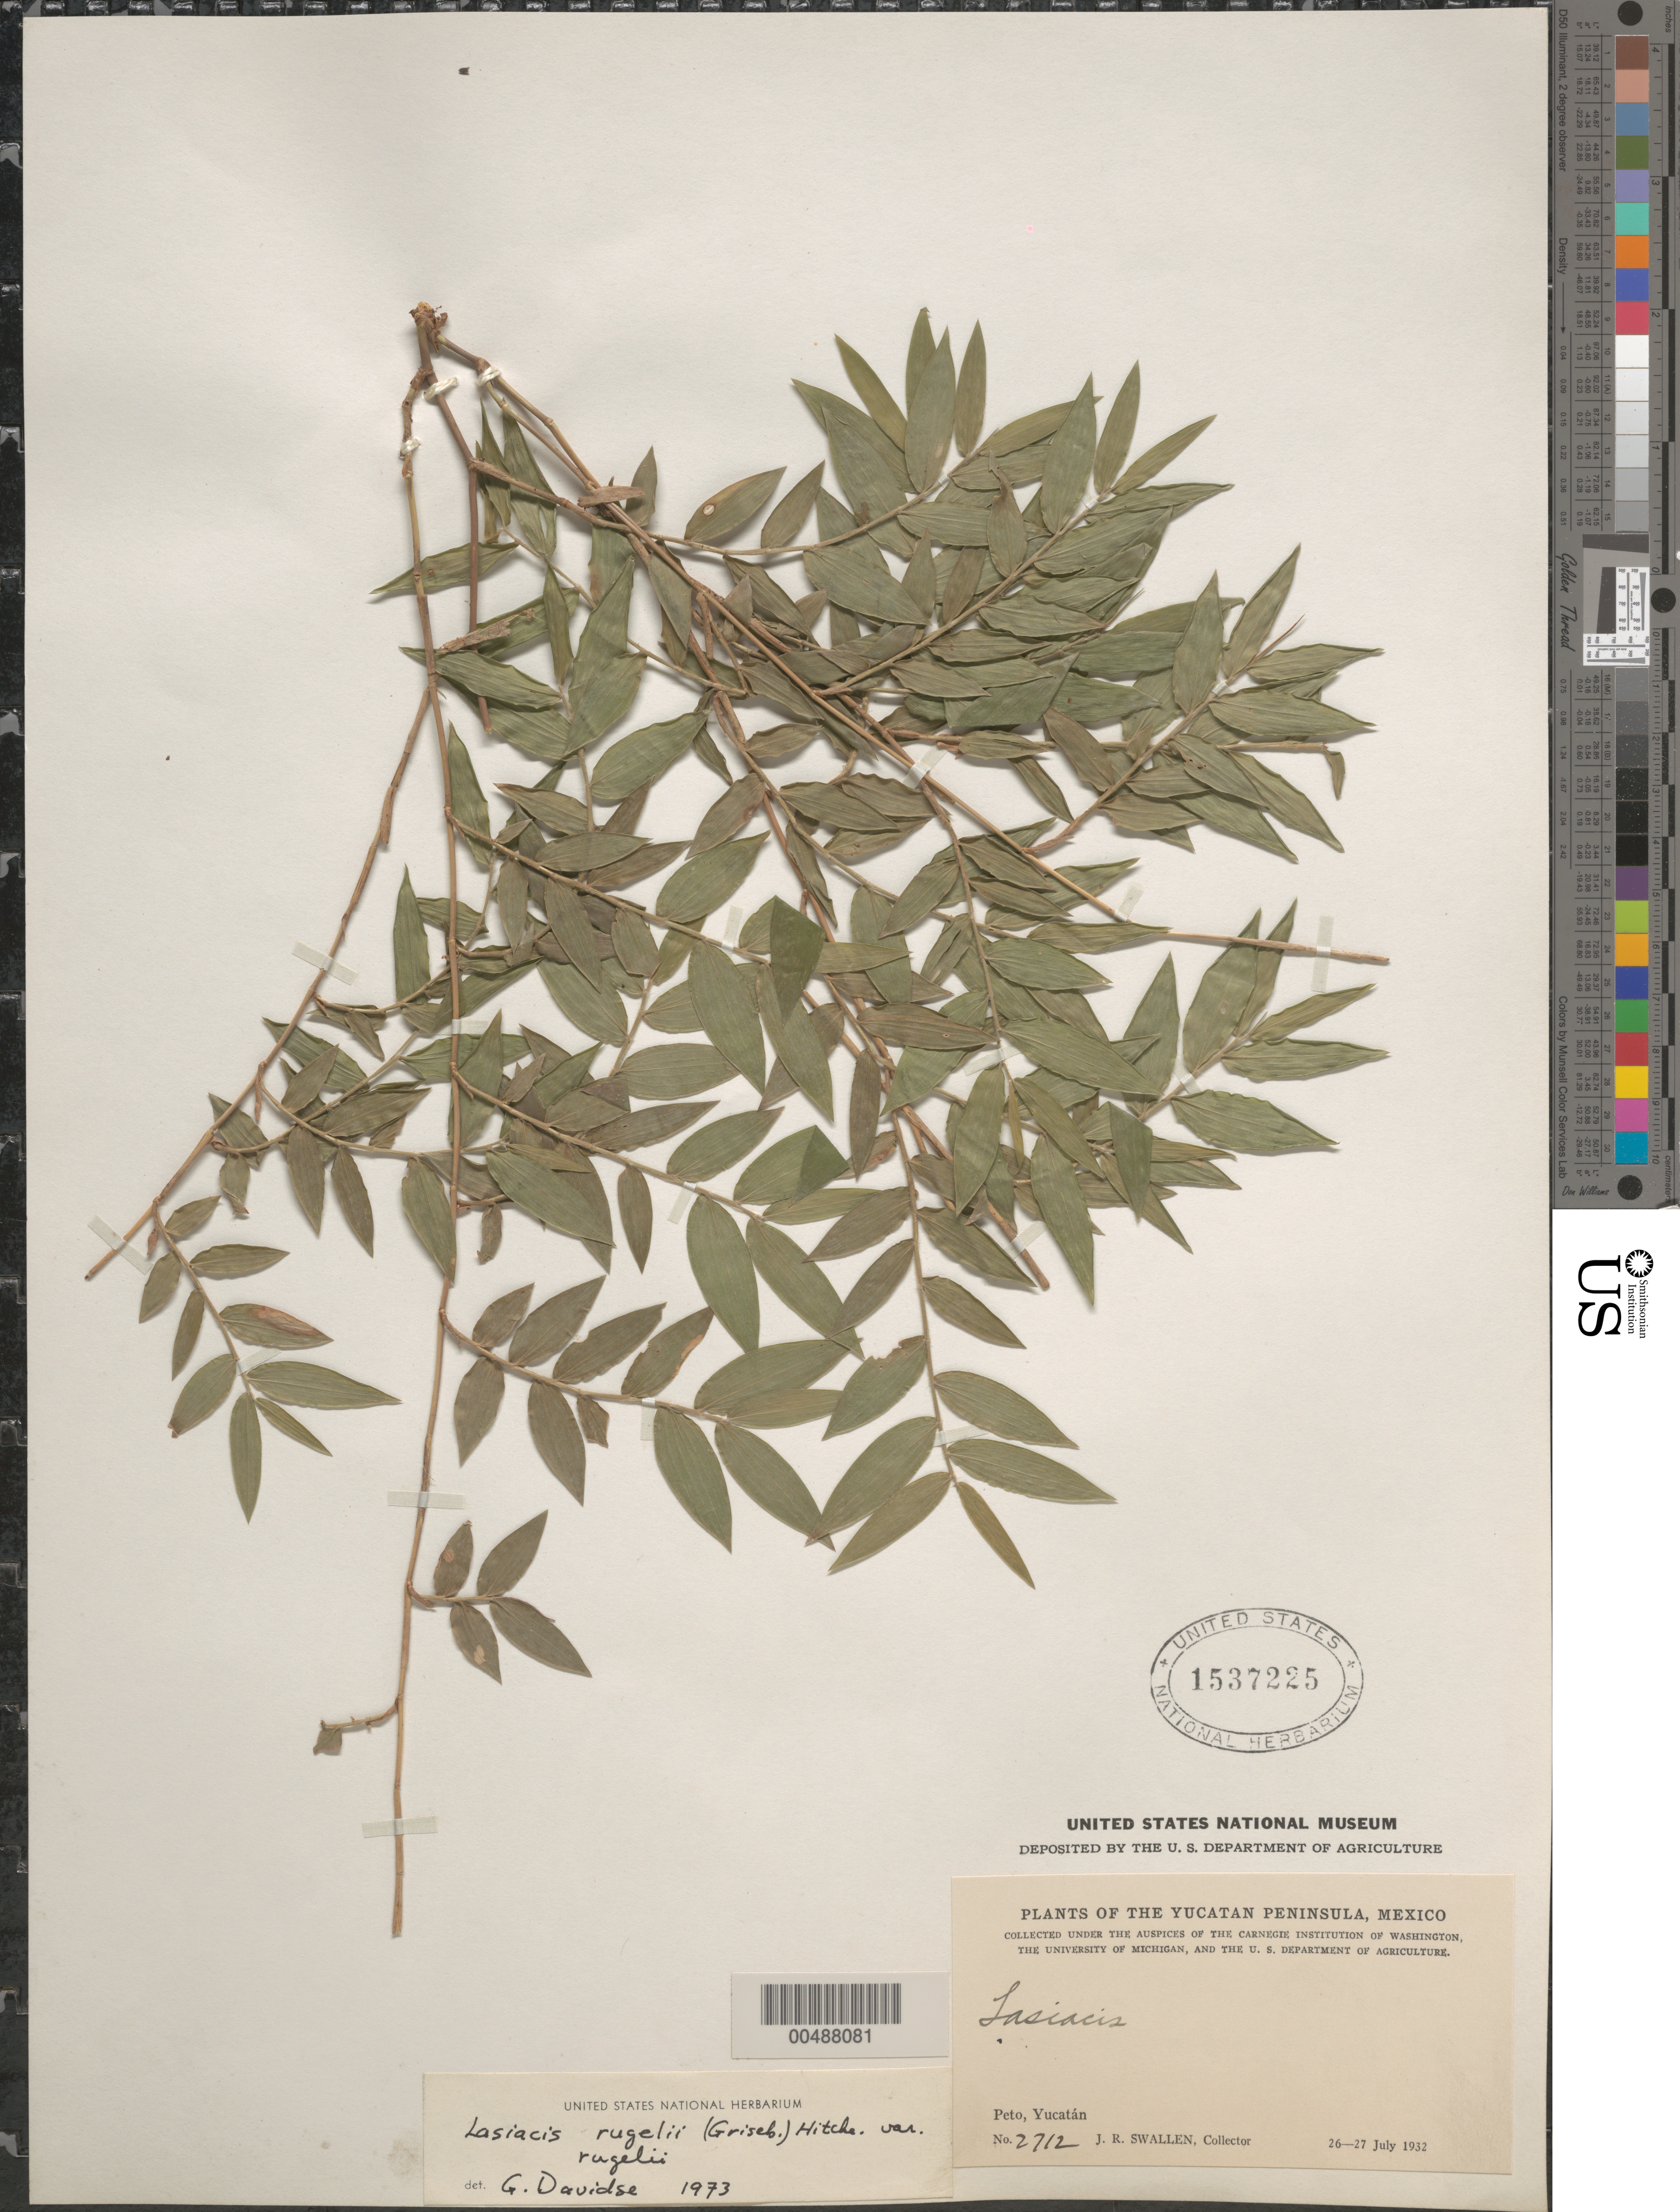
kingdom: Plantae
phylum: Tracheophyta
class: Liliopsida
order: Poales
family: Poaceae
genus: Lasiacis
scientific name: Lasiacis rugelii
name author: (Griseb.) Hitchc.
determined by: Davidse, Gerrit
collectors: J. R. Swallen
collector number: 2712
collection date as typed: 26 Aug 1932 to 27 Aug 1932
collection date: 1932-08-26/1932-08-27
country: Mexico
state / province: Yucatan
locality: Yucatan Peninsula, Peto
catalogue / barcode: US 1537225